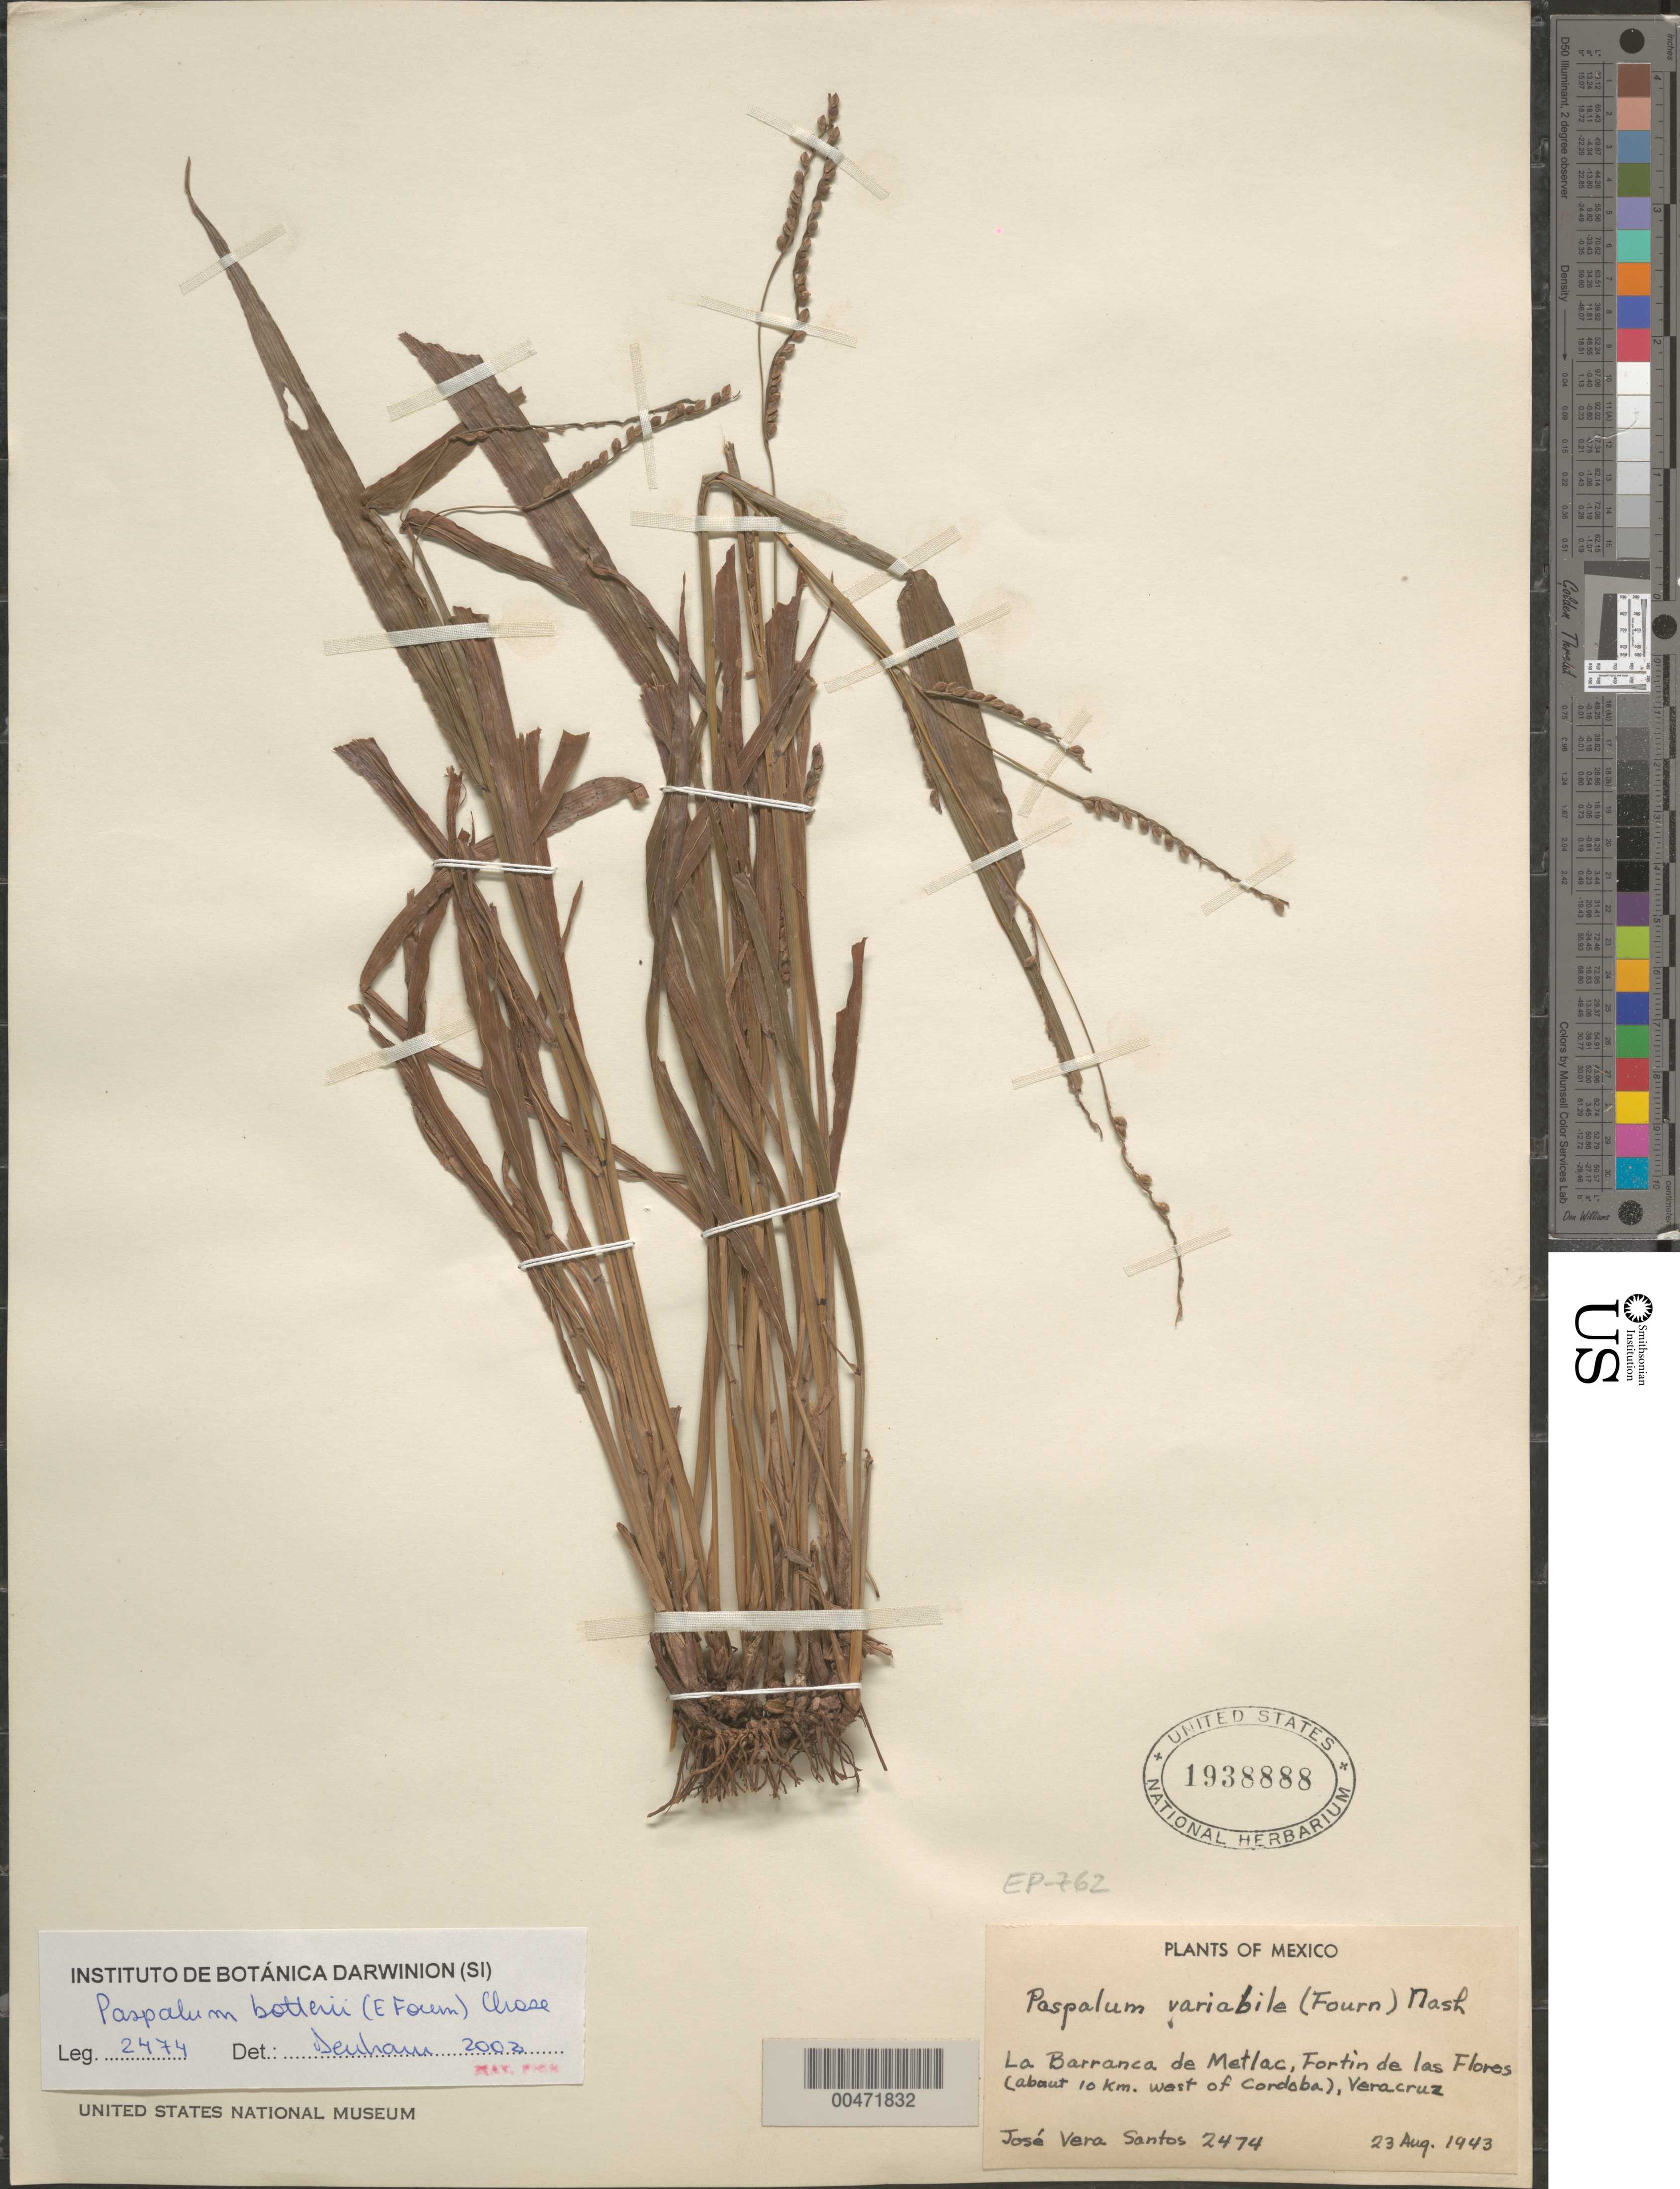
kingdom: Plantae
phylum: Tracheophyta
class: Liliopsida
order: Poales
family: Poaceae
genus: Paspalum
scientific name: Paspalum variabile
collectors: J. V. Santos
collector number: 2474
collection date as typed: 23 Aug 1943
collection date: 1943-08-23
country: Mexico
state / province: Veracruz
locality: La Barranca de Metlac, Fortin de las Flores (about 10 km W of Córdoba)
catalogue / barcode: US 1938888